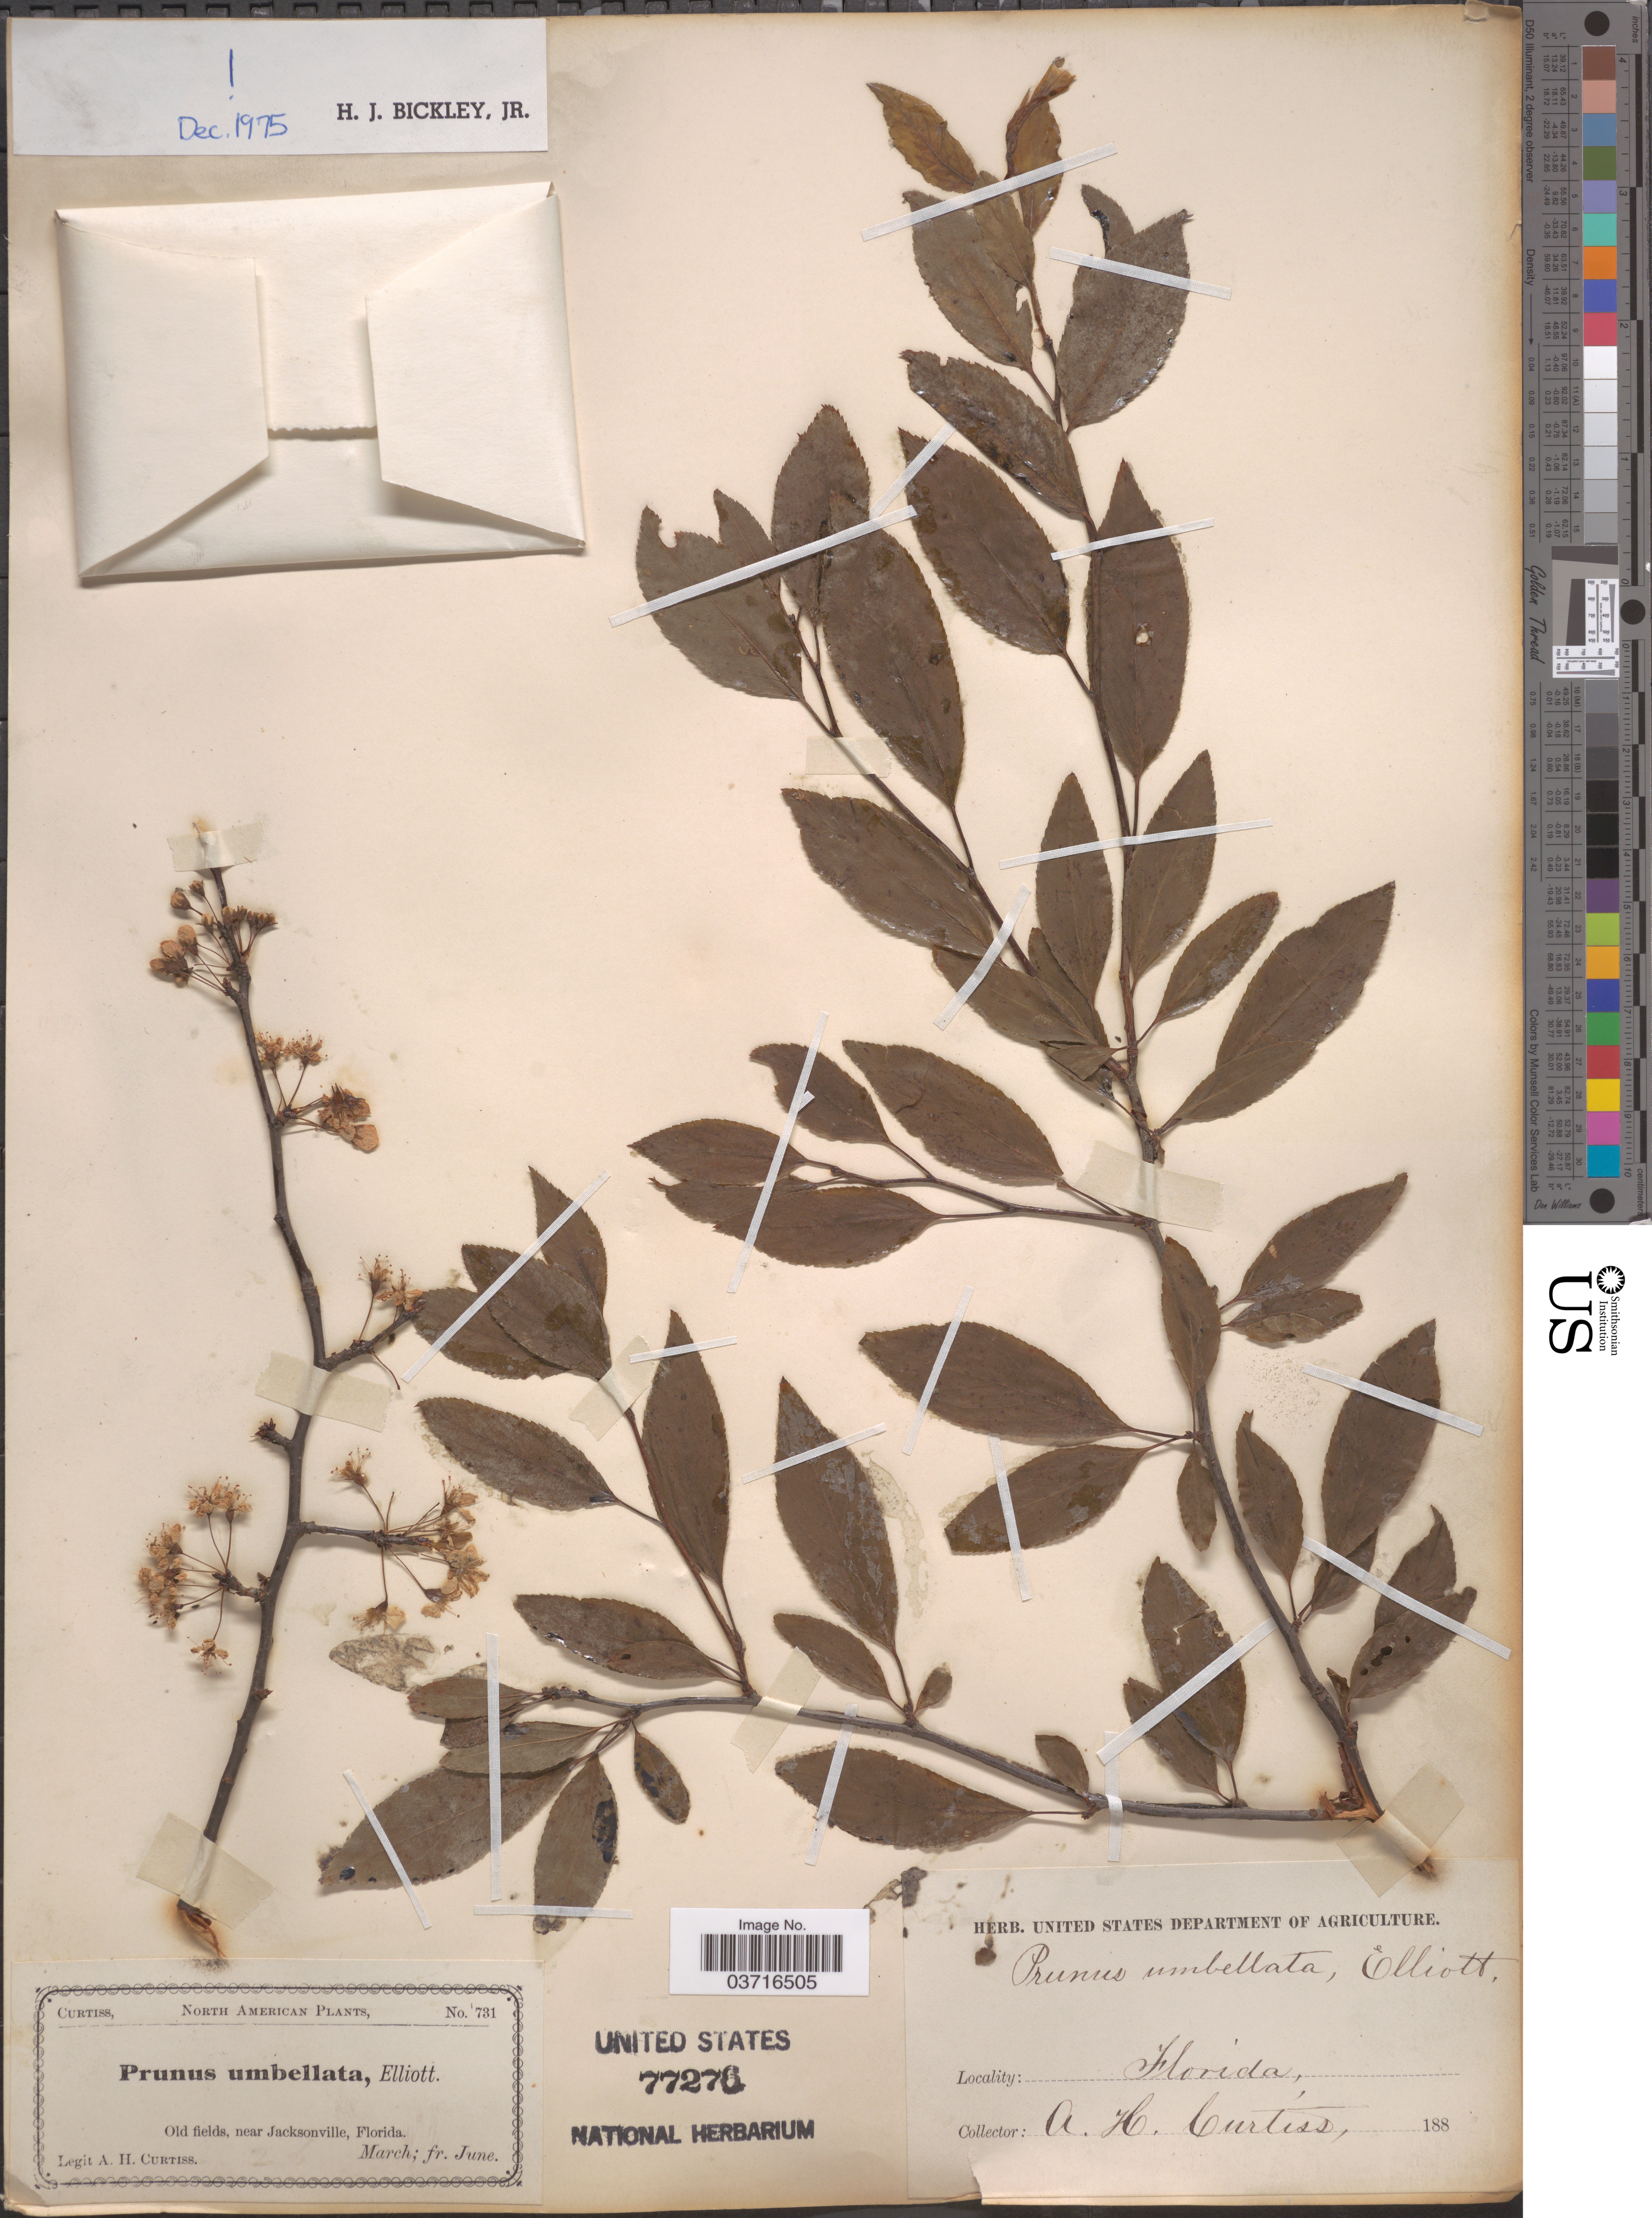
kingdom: Plantae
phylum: Tracheophyta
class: Magnoliopsida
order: Rosales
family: Rosaceae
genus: Prunus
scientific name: Prunus umbellata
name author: Elliott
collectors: A. H. Curtiss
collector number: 731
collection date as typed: March; fr. June 188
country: United States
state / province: Florida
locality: Old fields, near Jacksonville.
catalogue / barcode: US 77276